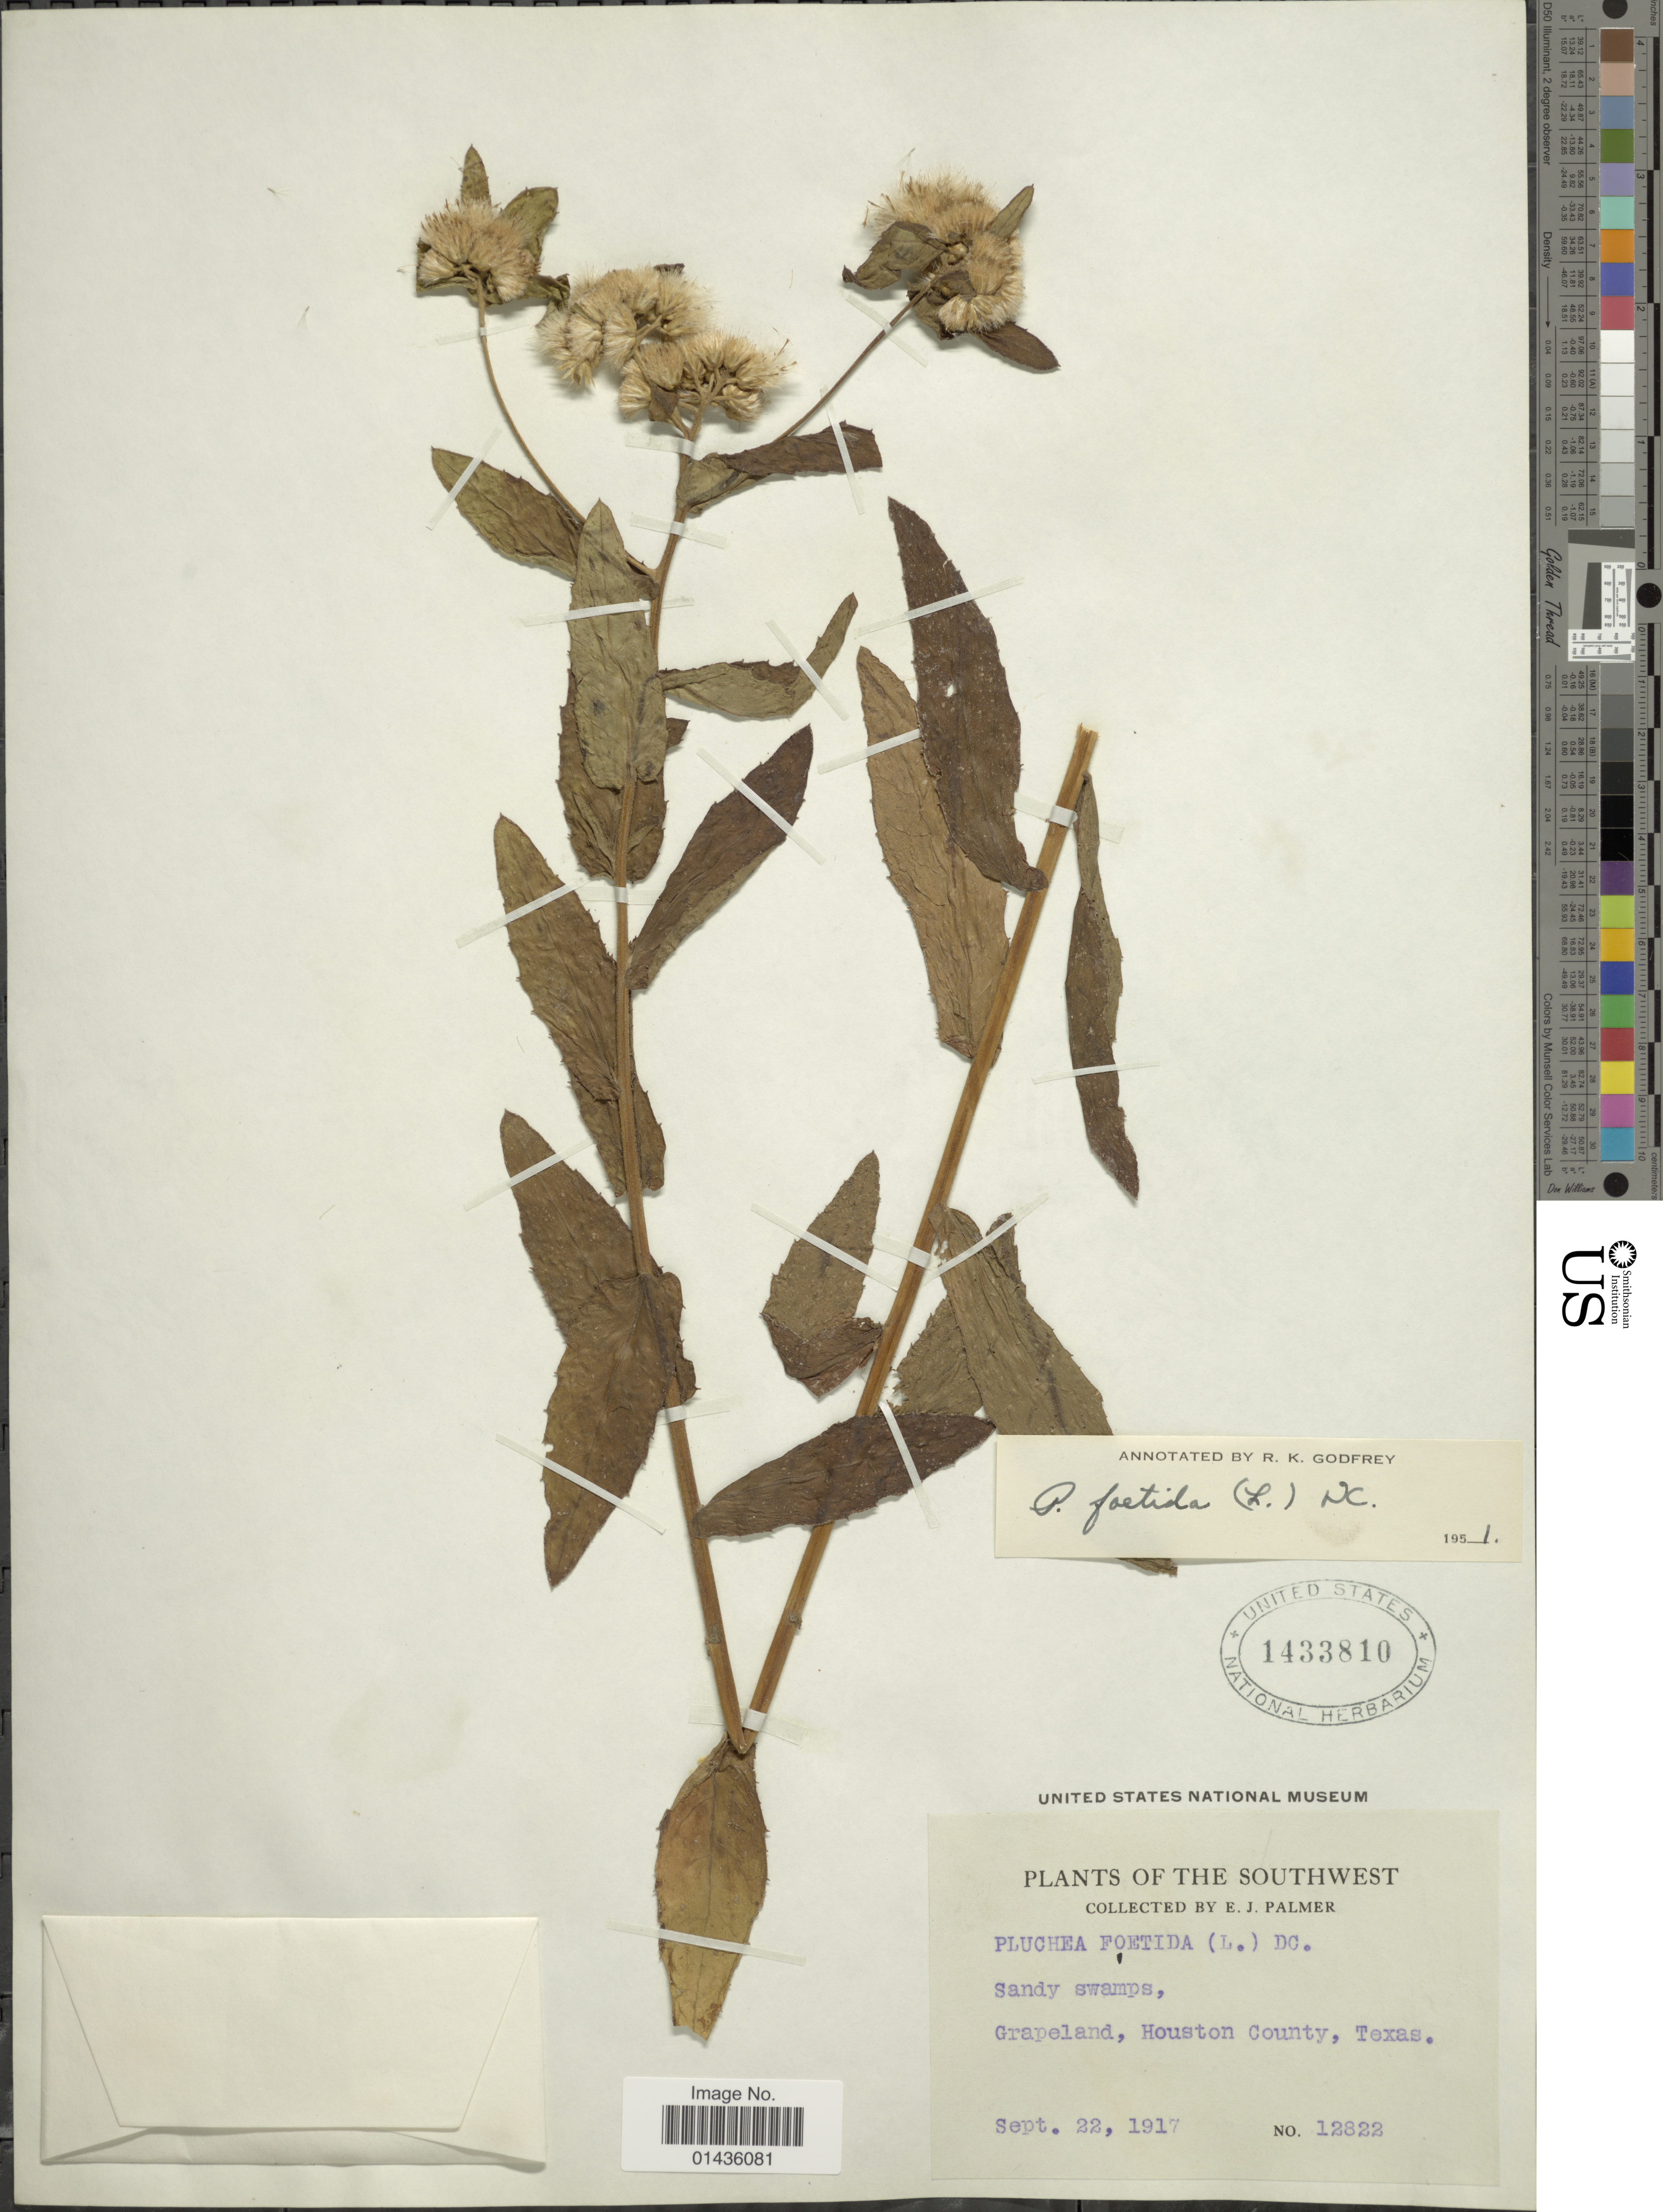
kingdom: Plantae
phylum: Tracheophyta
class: Magnoliopsida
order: Asterales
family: Asteraceae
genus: Pluchea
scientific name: Pluchea foetida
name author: (L.) DC.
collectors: E. J. Palmer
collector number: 12822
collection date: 1917-09-22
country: United States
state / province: Texas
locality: The Southwest, Grapeland, Houston County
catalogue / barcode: US 1433810